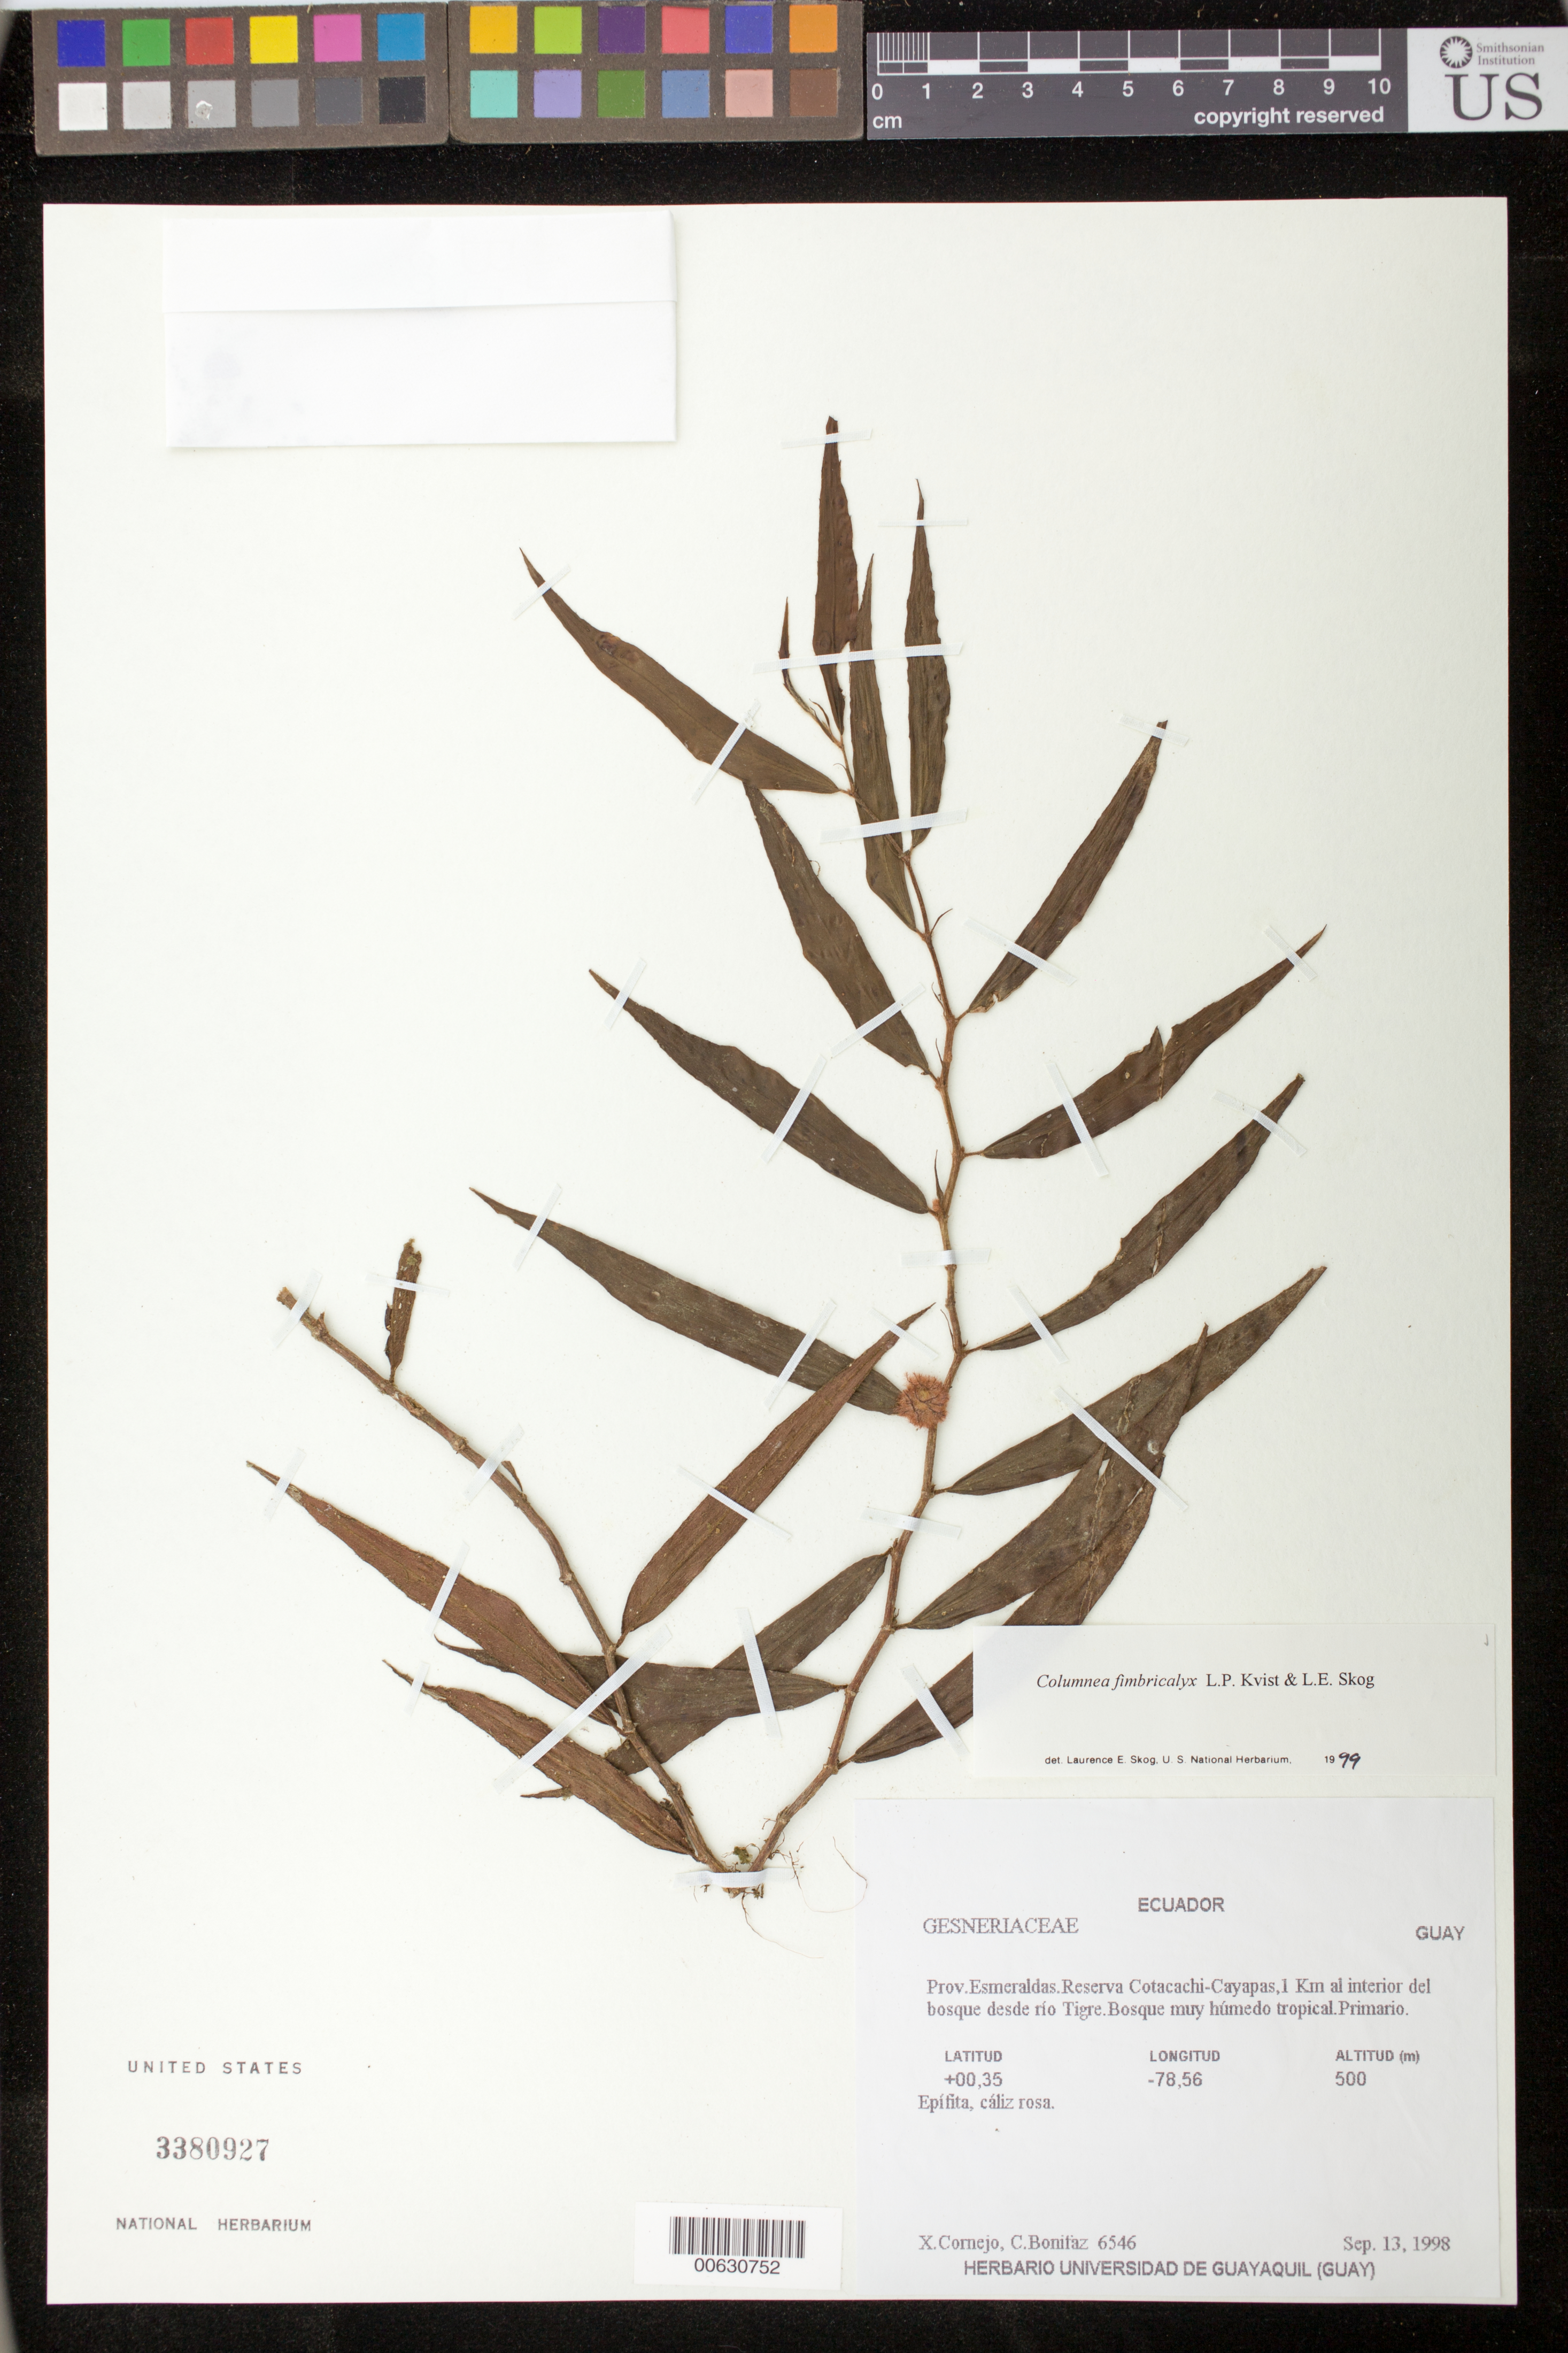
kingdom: Plantae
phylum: Tracheophyta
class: Magnoliopsida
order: Lamiales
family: Gesneriaceae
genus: Columnea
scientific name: Columnea fimbricalyx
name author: L.P. Kvist & L.E. Skog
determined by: Skog, Laurence E.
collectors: X. F. Cornejo & C. Bonifaz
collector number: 6546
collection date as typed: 13 Sep 1998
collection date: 1998-09-13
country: Ecuador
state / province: Esmeraldas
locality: Reserva Cotacachi-Cayapas, 1 km al interior del bosque desde río Tigre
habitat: Bosque muy húmedo tropical; primario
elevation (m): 500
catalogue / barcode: US 3380927